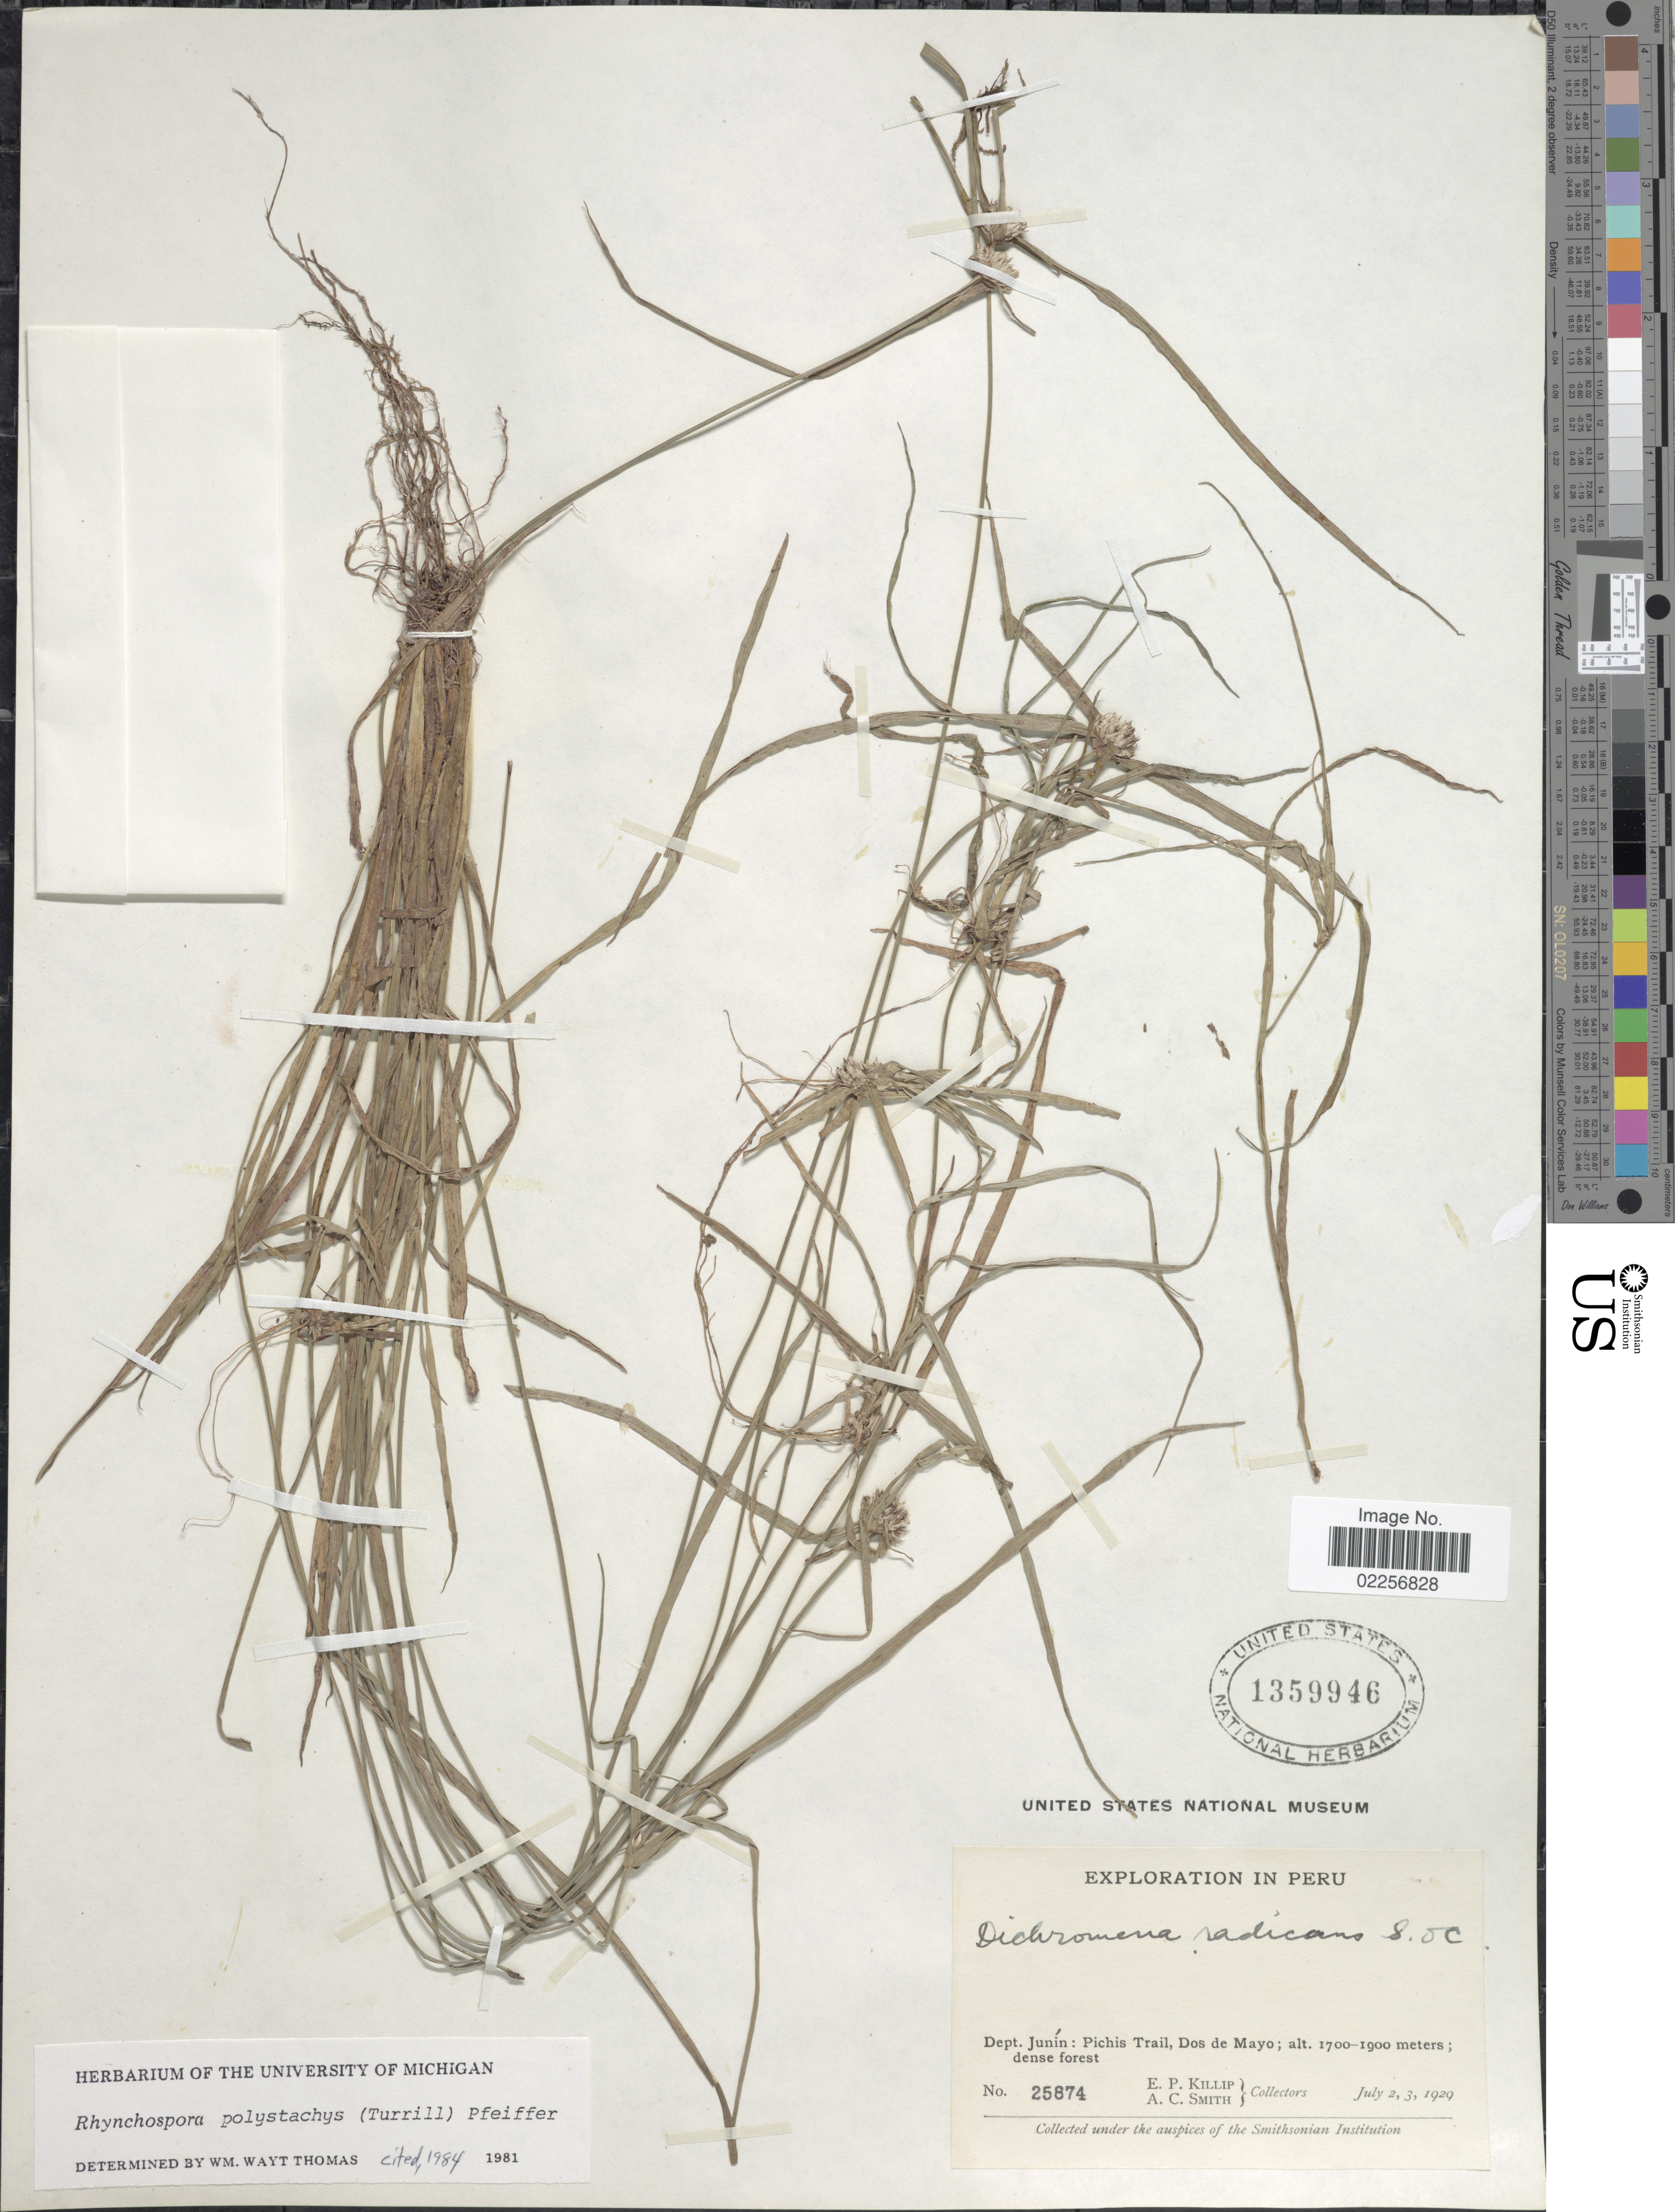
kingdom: Plantae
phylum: Tracheophyta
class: Liliopsida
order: Poales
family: Cyperaceae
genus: Rhynchospora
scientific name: Rhynchospora polystachys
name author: (Turrill) H. Pfeiff.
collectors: E. P. Killip & A. C. Smith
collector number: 25874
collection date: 1929-07-02/1929-07-03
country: Peru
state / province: Junín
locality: Pichis Trail, Dos de Mayo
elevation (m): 1700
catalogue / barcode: US 1359946